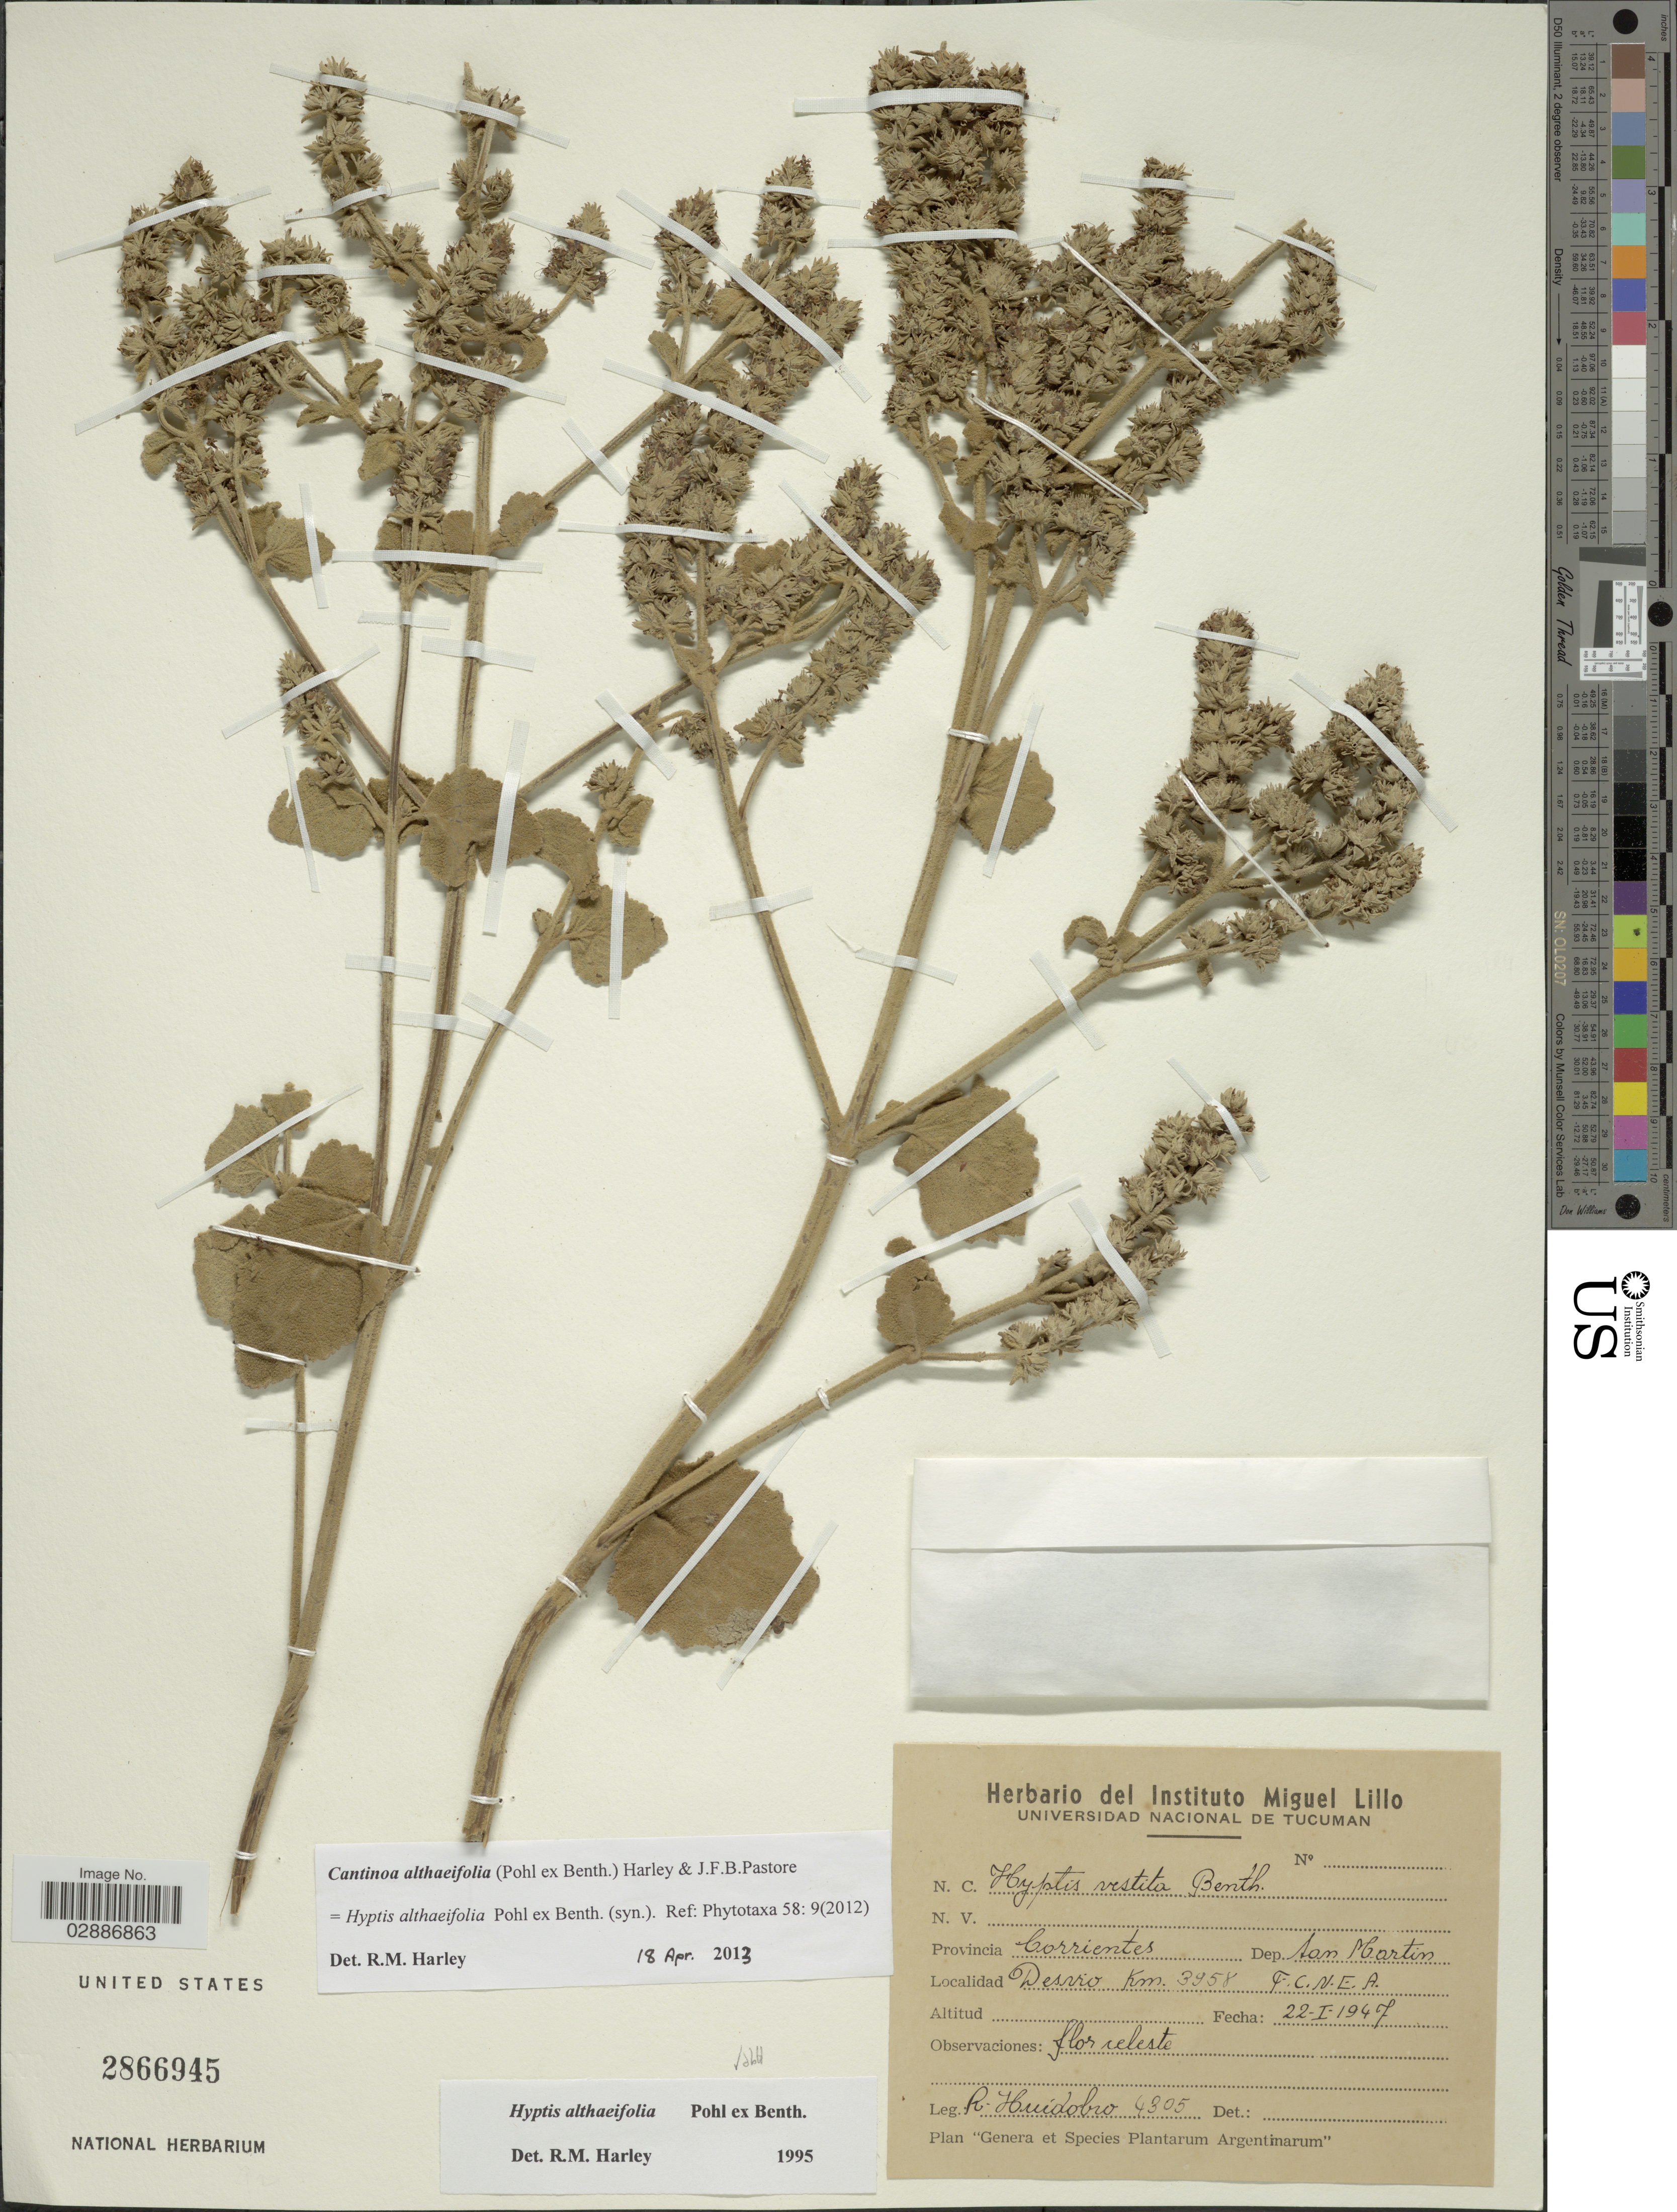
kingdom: Plantae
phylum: Tracheophyta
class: Magnoliopsida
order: Lamiales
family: Lamiaceae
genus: Cantinoa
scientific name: Cantinoa althaeifolia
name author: (Pohl ex Benth.) Harley & J.F.B. Pastore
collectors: R. Huidobro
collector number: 4305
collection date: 1947-01-22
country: Argentina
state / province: Corrientes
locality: Dep. San Martin. Desvio Km. 3958. F.C.N.E.A.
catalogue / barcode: US 2866945